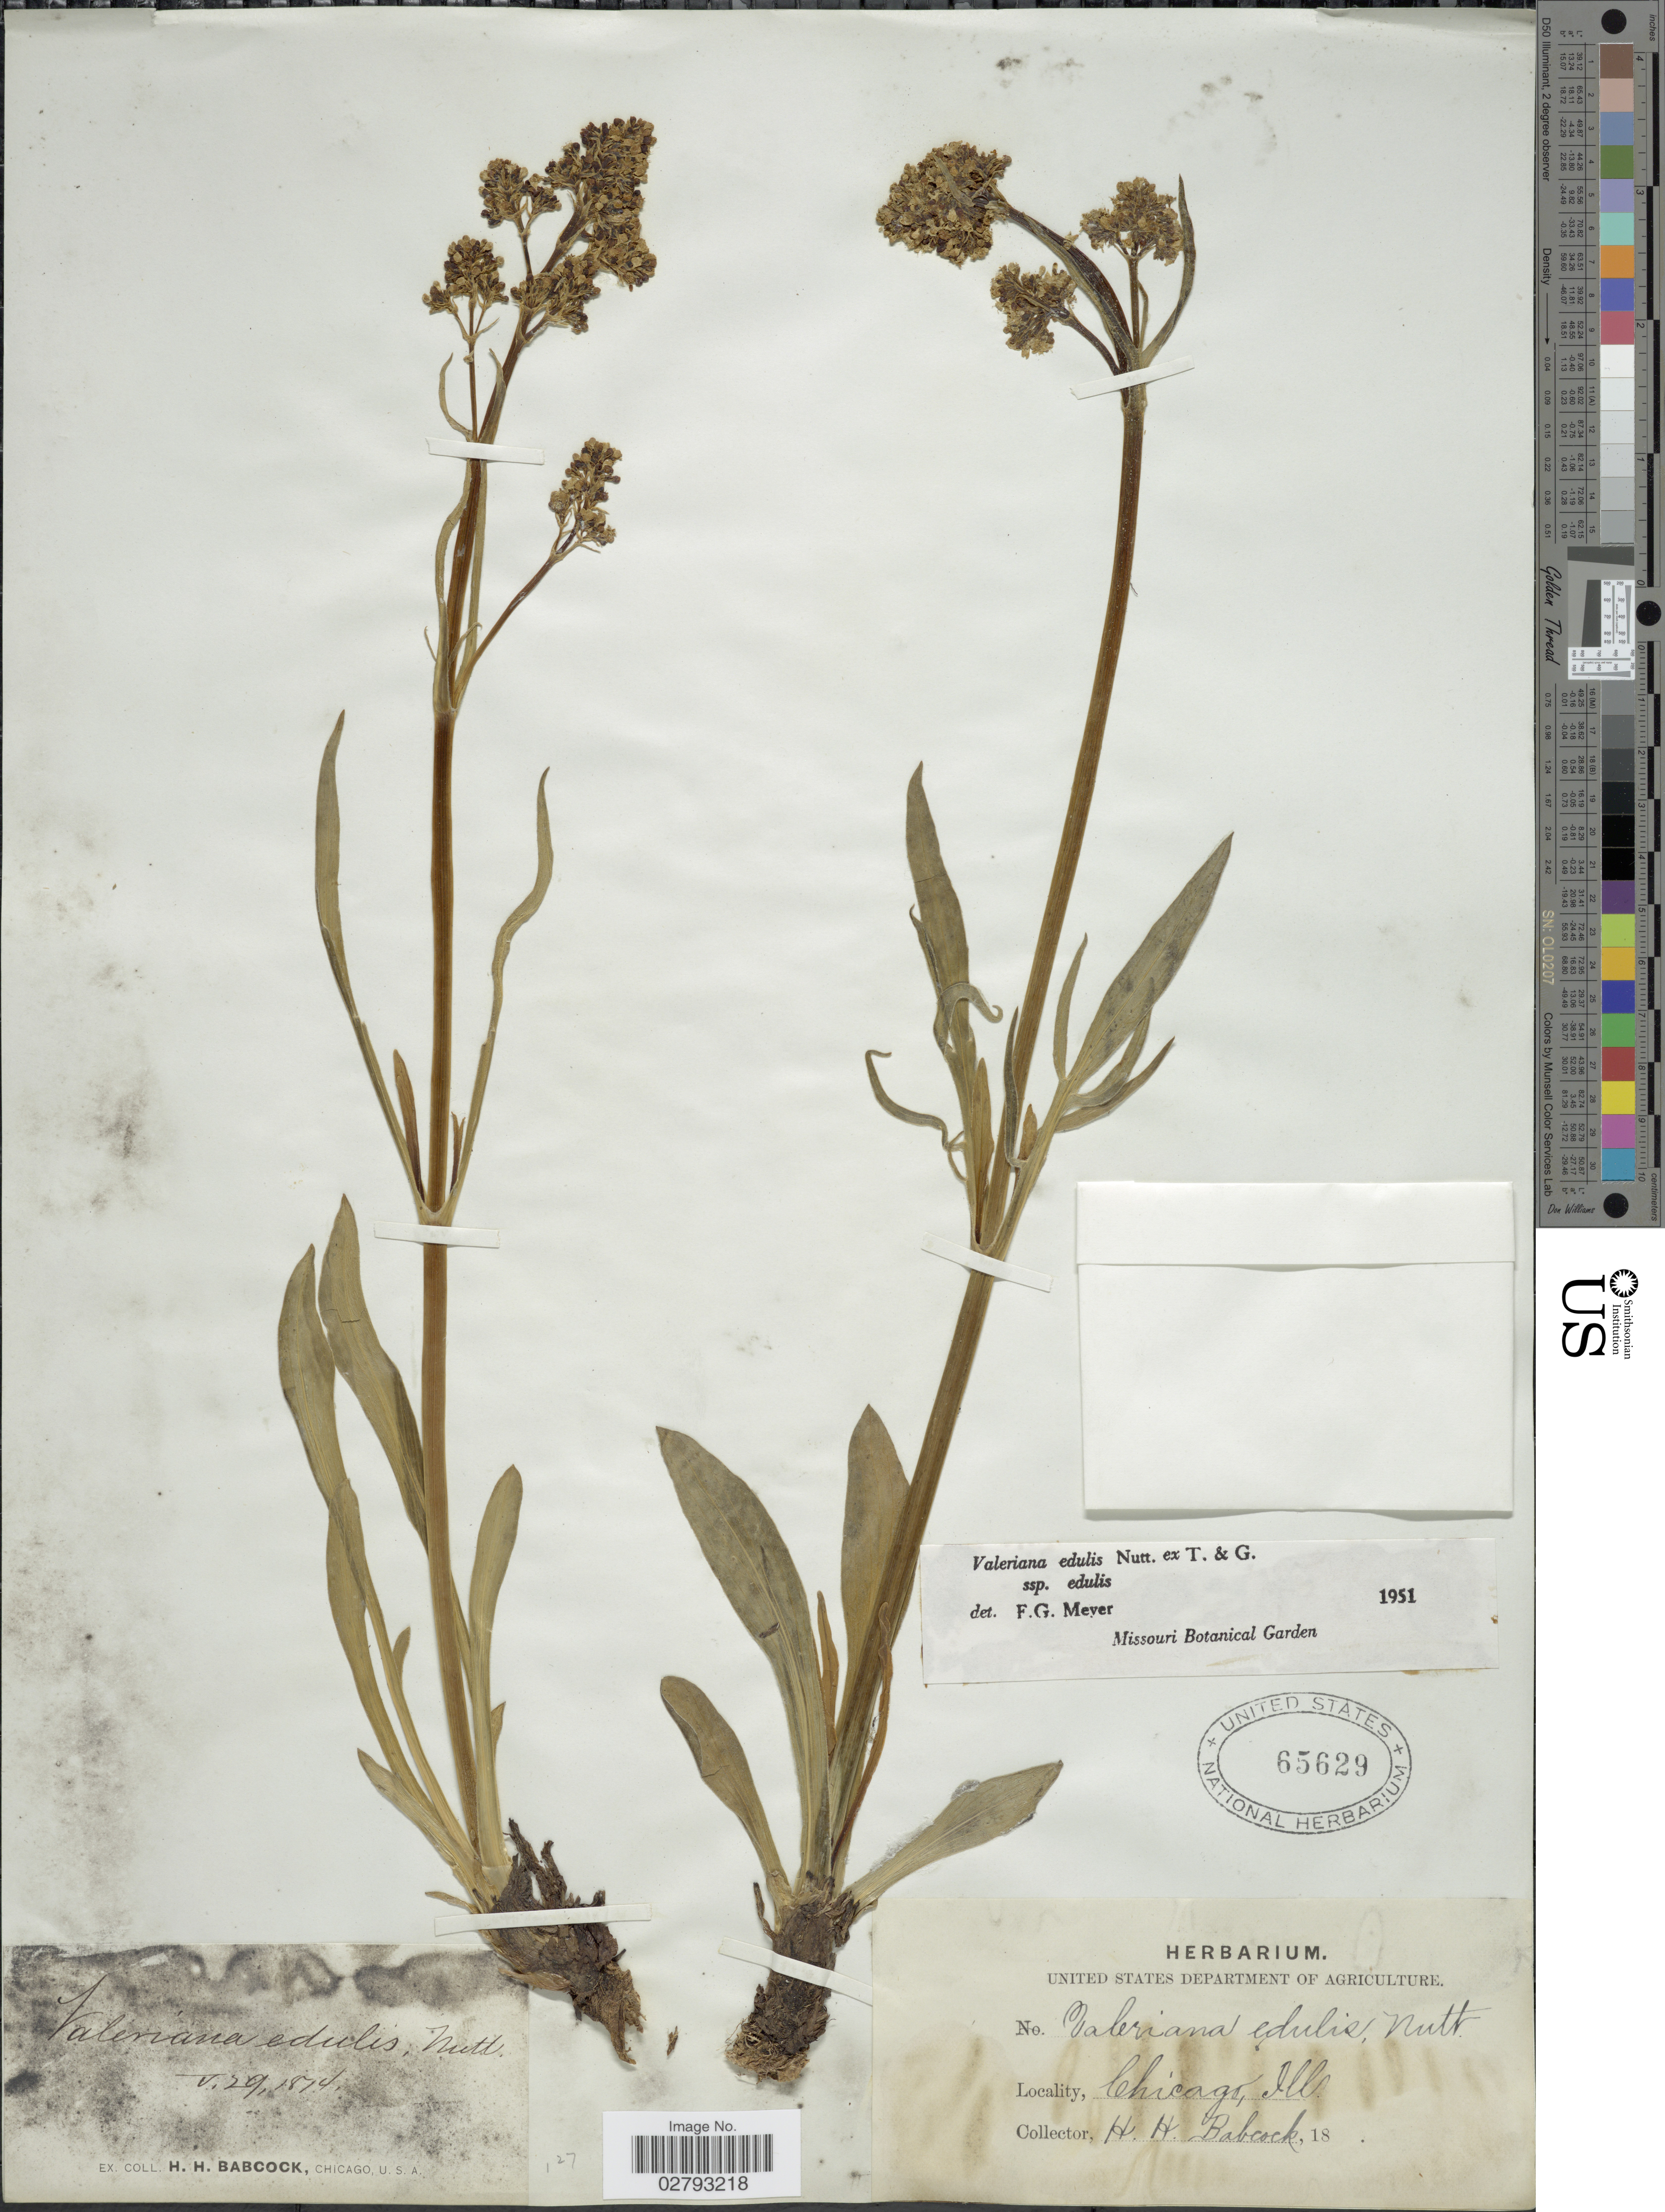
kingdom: Plantae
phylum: Tracheophyta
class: Magnoliopsida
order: Dipsacales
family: Caprifoliaceae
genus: Valeriana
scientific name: Valeriana edulis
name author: Nutt.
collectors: H. Babcock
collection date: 1814-05-29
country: United States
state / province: Illinois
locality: Chicago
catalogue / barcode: US 65629